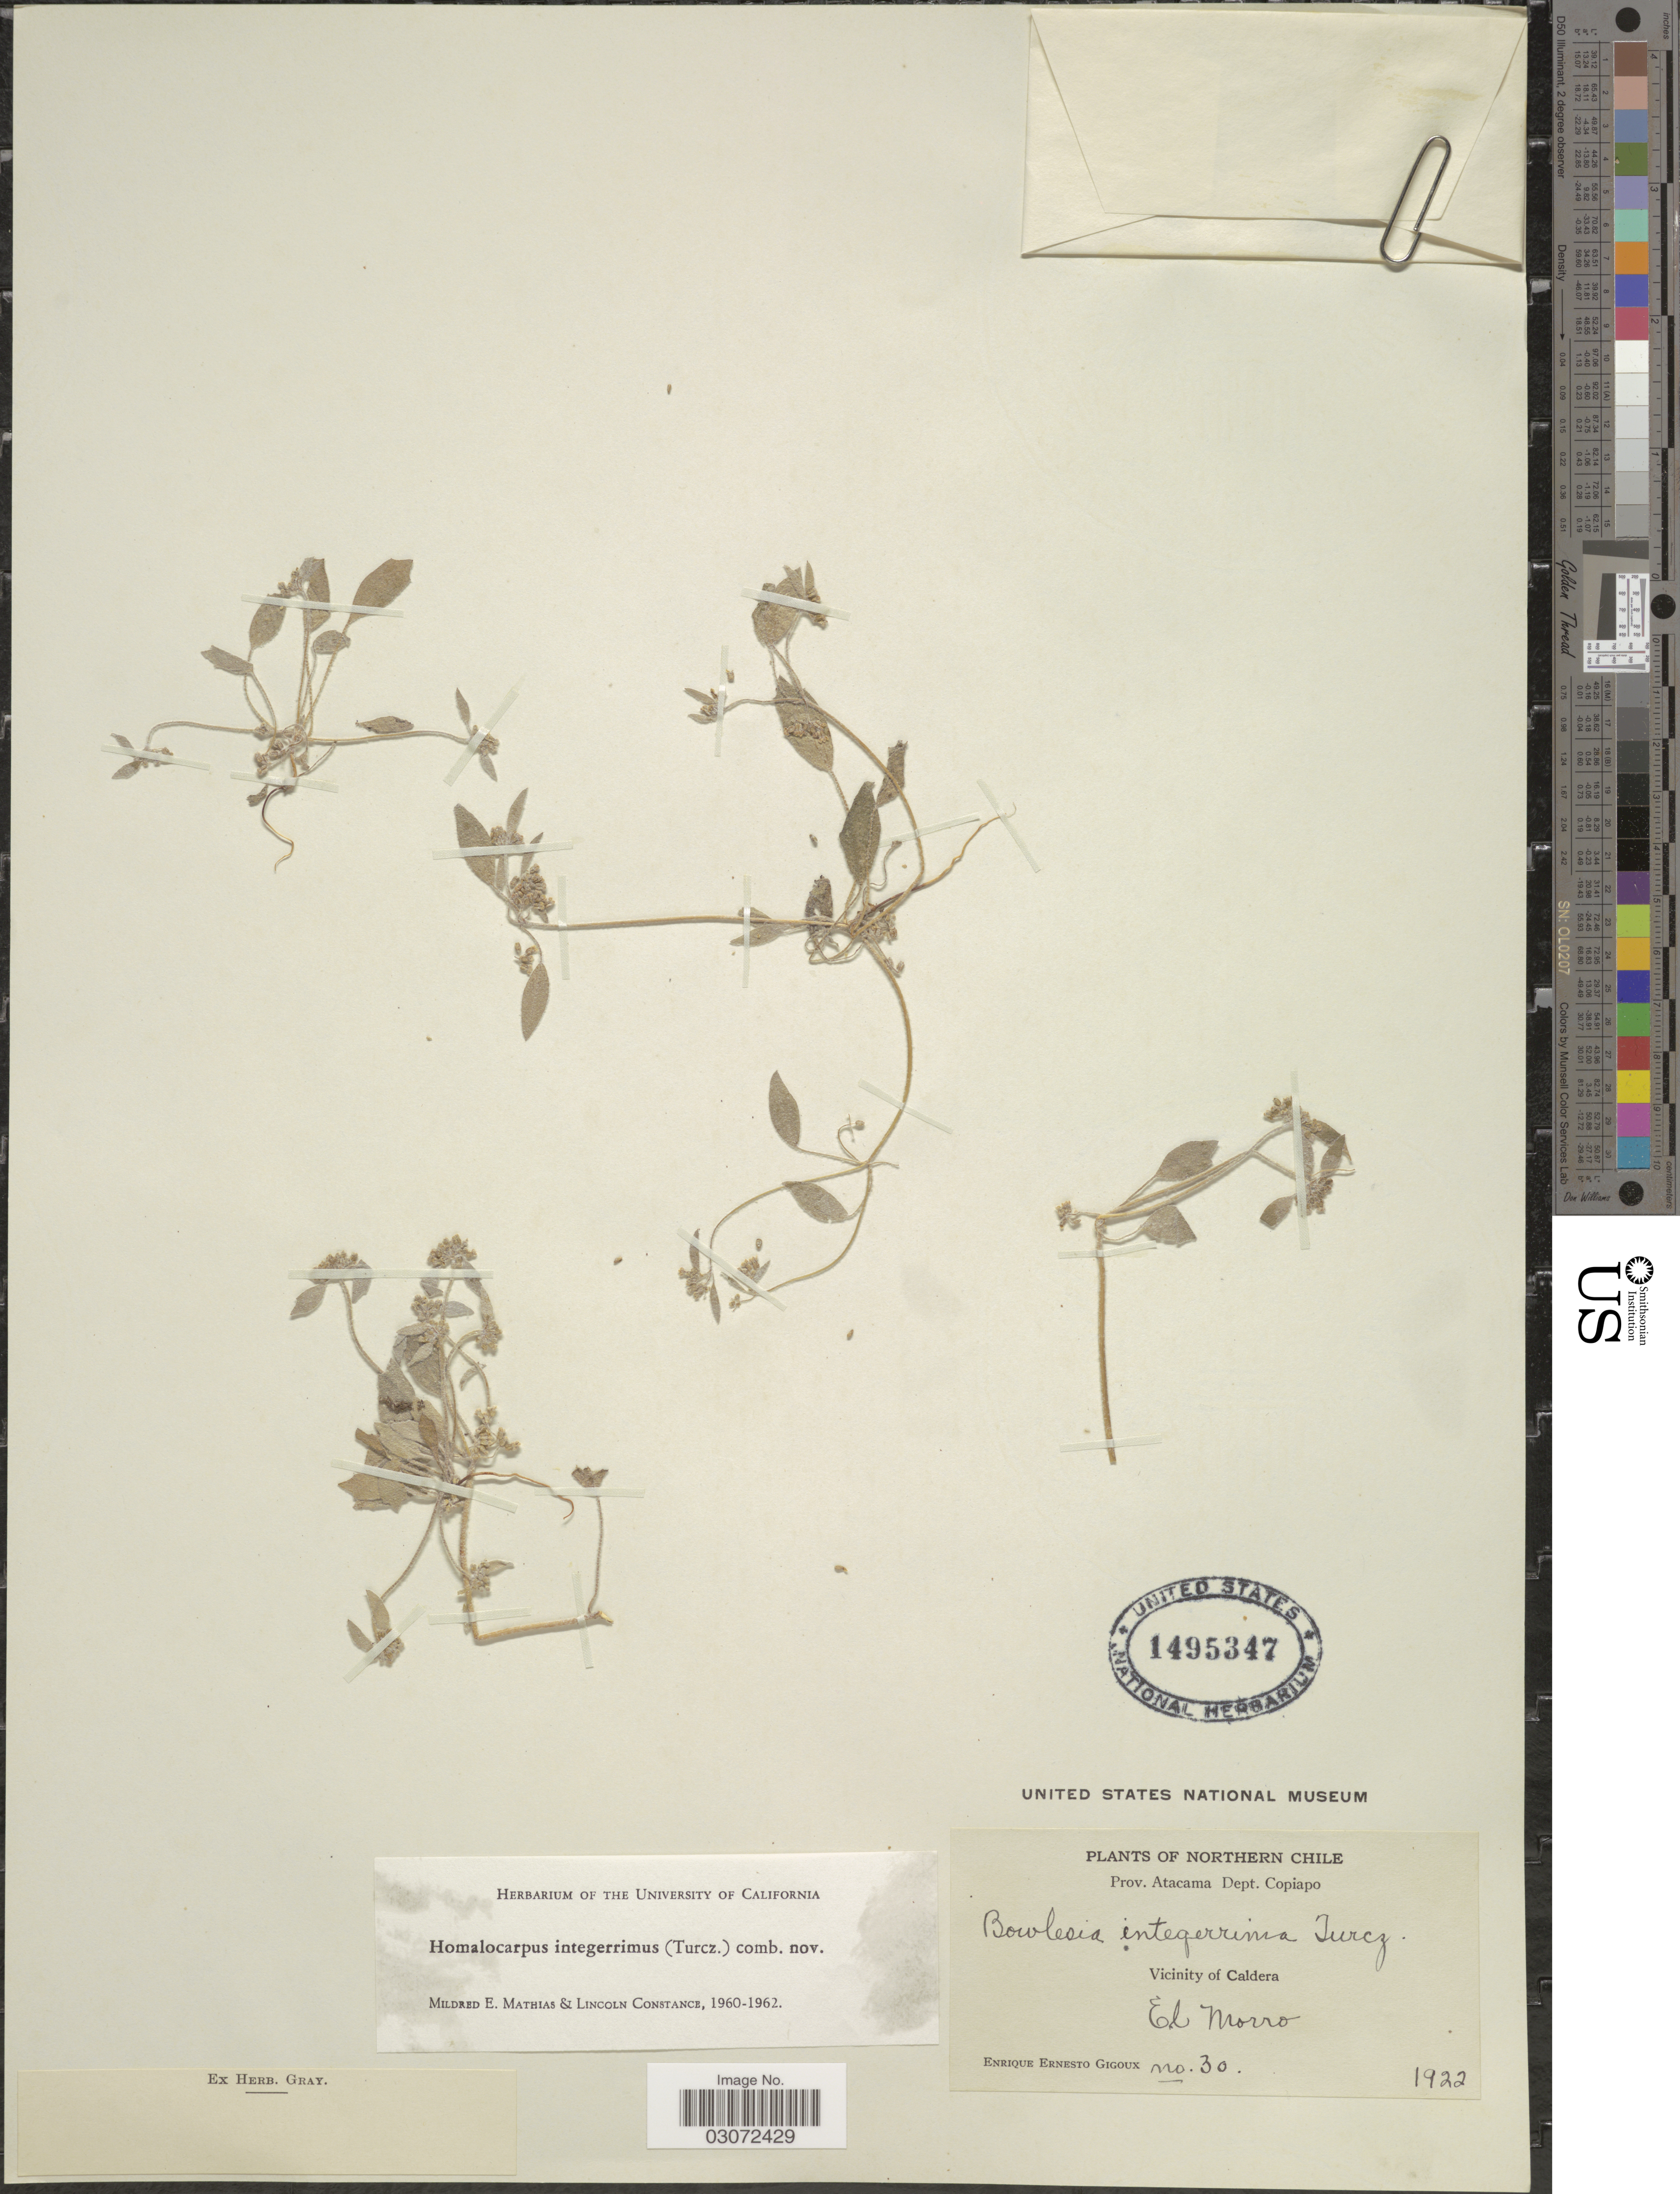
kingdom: Plantae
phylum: Tracheophyta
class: Magnoliopsida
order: Apiales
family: Apiaceae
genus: Homalocarpus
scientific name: Homalocarpus integerrimus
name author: (Turcz.) Mathias & Constance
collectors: E. Gigoux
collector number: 30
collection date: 1922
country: Chile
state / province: Atacama (III)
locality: Northern Chile, Dept. Copiapo, Vicinity of Caldera, El Morro.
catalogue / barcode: US 1495347